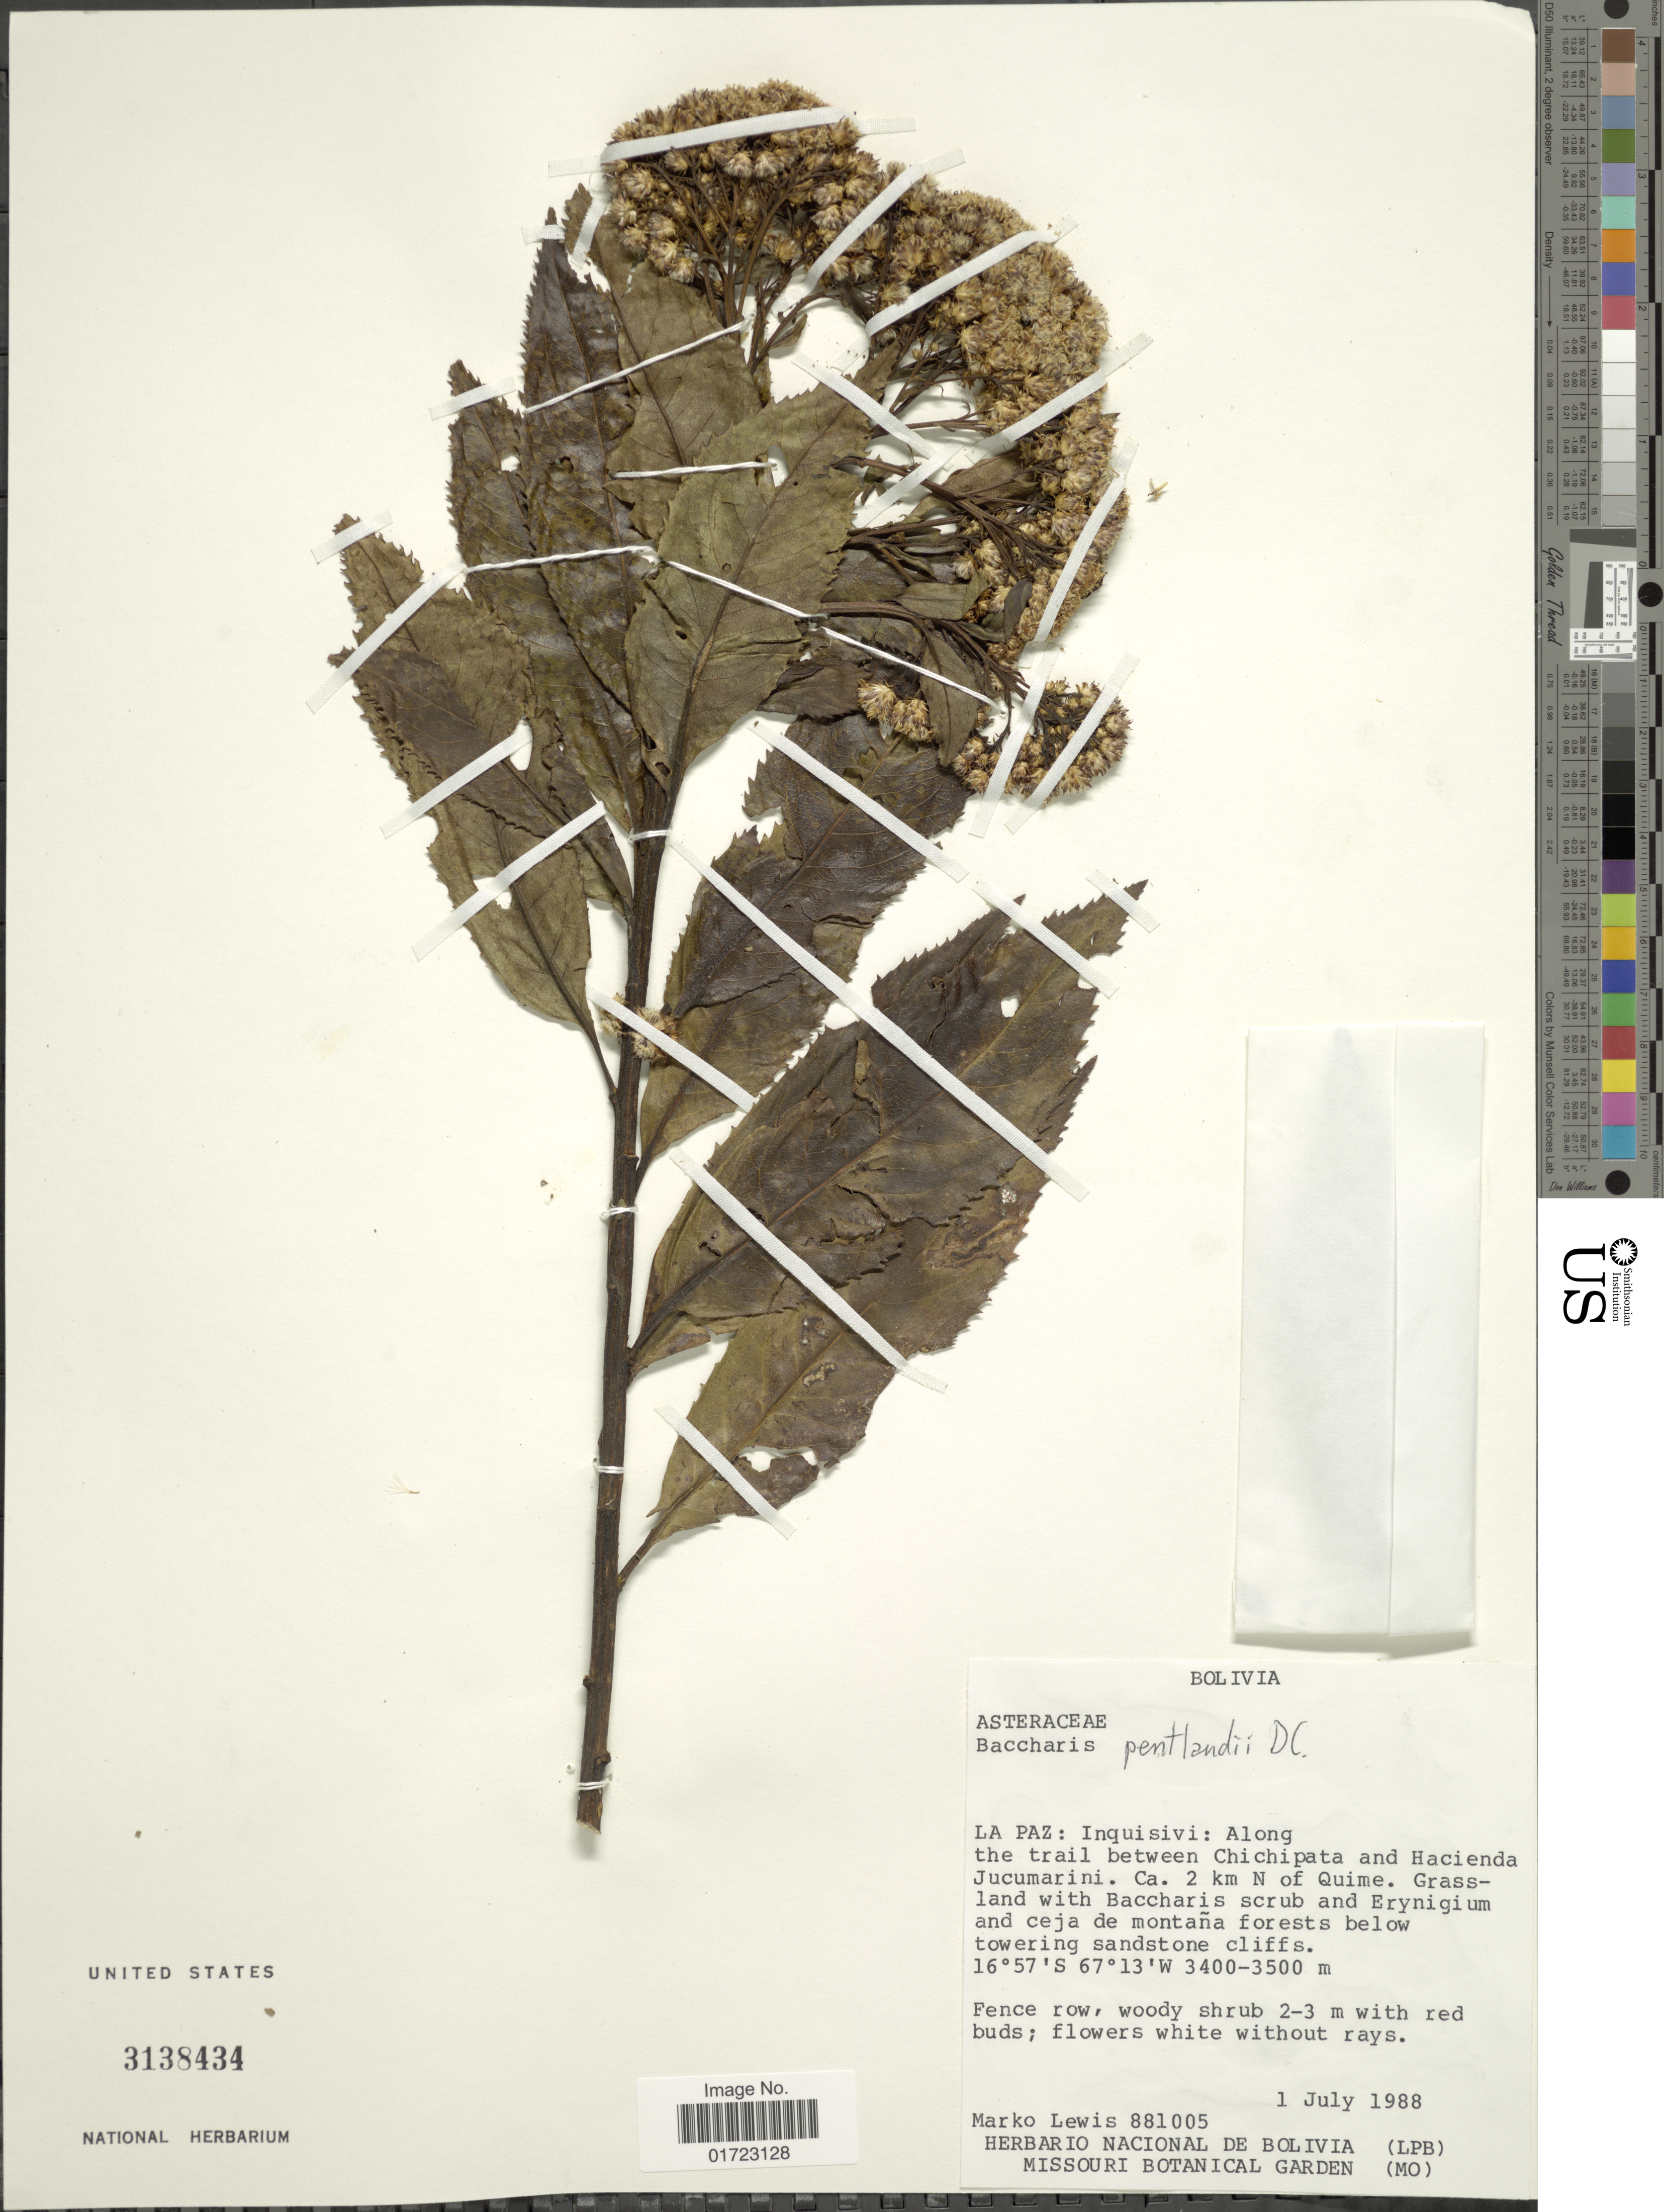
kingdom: Plantae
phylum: Tracheophyta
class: Magnoliopsida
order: Asterales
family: Asteraceae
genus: Baccharis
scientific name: Baccharis pentlandii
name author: DC.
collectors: M. A. Lewis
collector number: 881005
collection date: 1988-07-01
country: Bolivia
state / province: La Paz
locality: Inquisivi: Along the trail between Chcichipata and Hacienda Jucumarini. Ca. 2 km N of Quime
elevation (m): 3400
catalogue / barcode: US 3138434